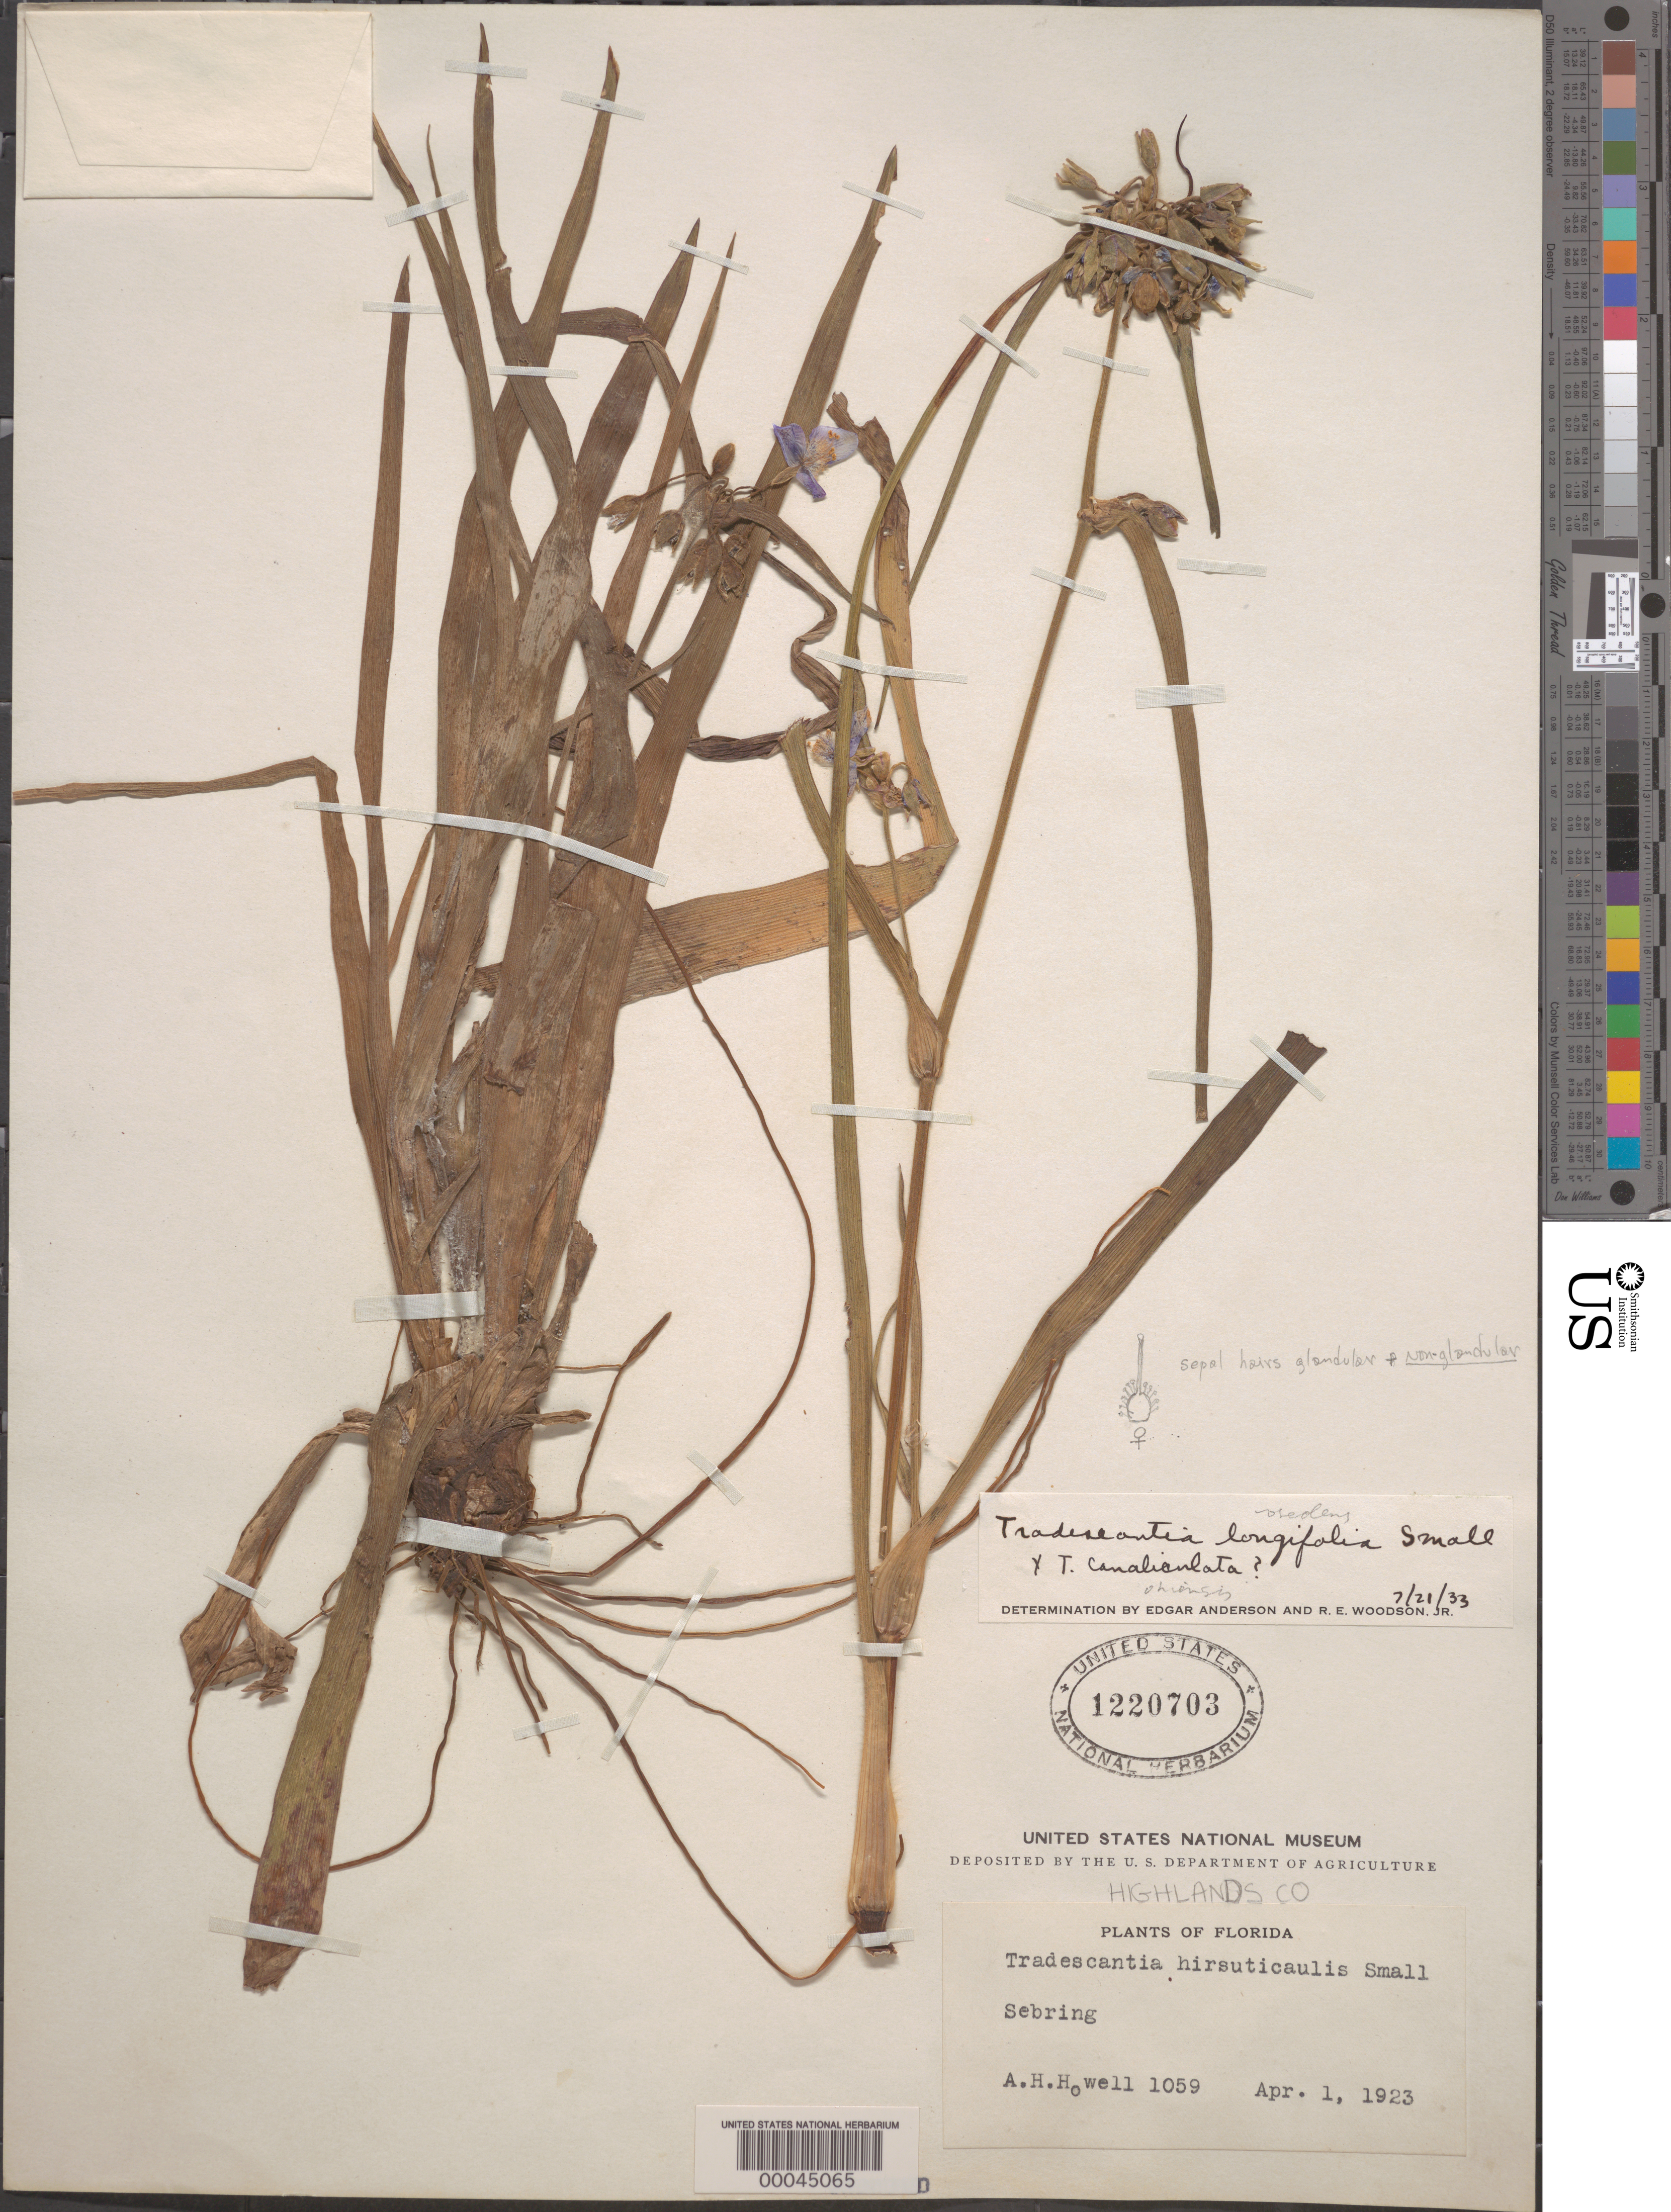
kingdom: Plantae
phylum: Tracheophyta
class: Liliopsida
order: Commelinales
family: Commelinaceae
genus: Tradescantia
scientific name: Tradescantia ohiensis x T. roseolens Small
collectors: A. H. Howell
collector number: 1059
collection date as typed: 01 Apr 1923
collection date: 1923-04-01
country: United States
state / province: Florida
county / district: Highlands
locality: Sebrig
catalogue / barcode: US 1220703